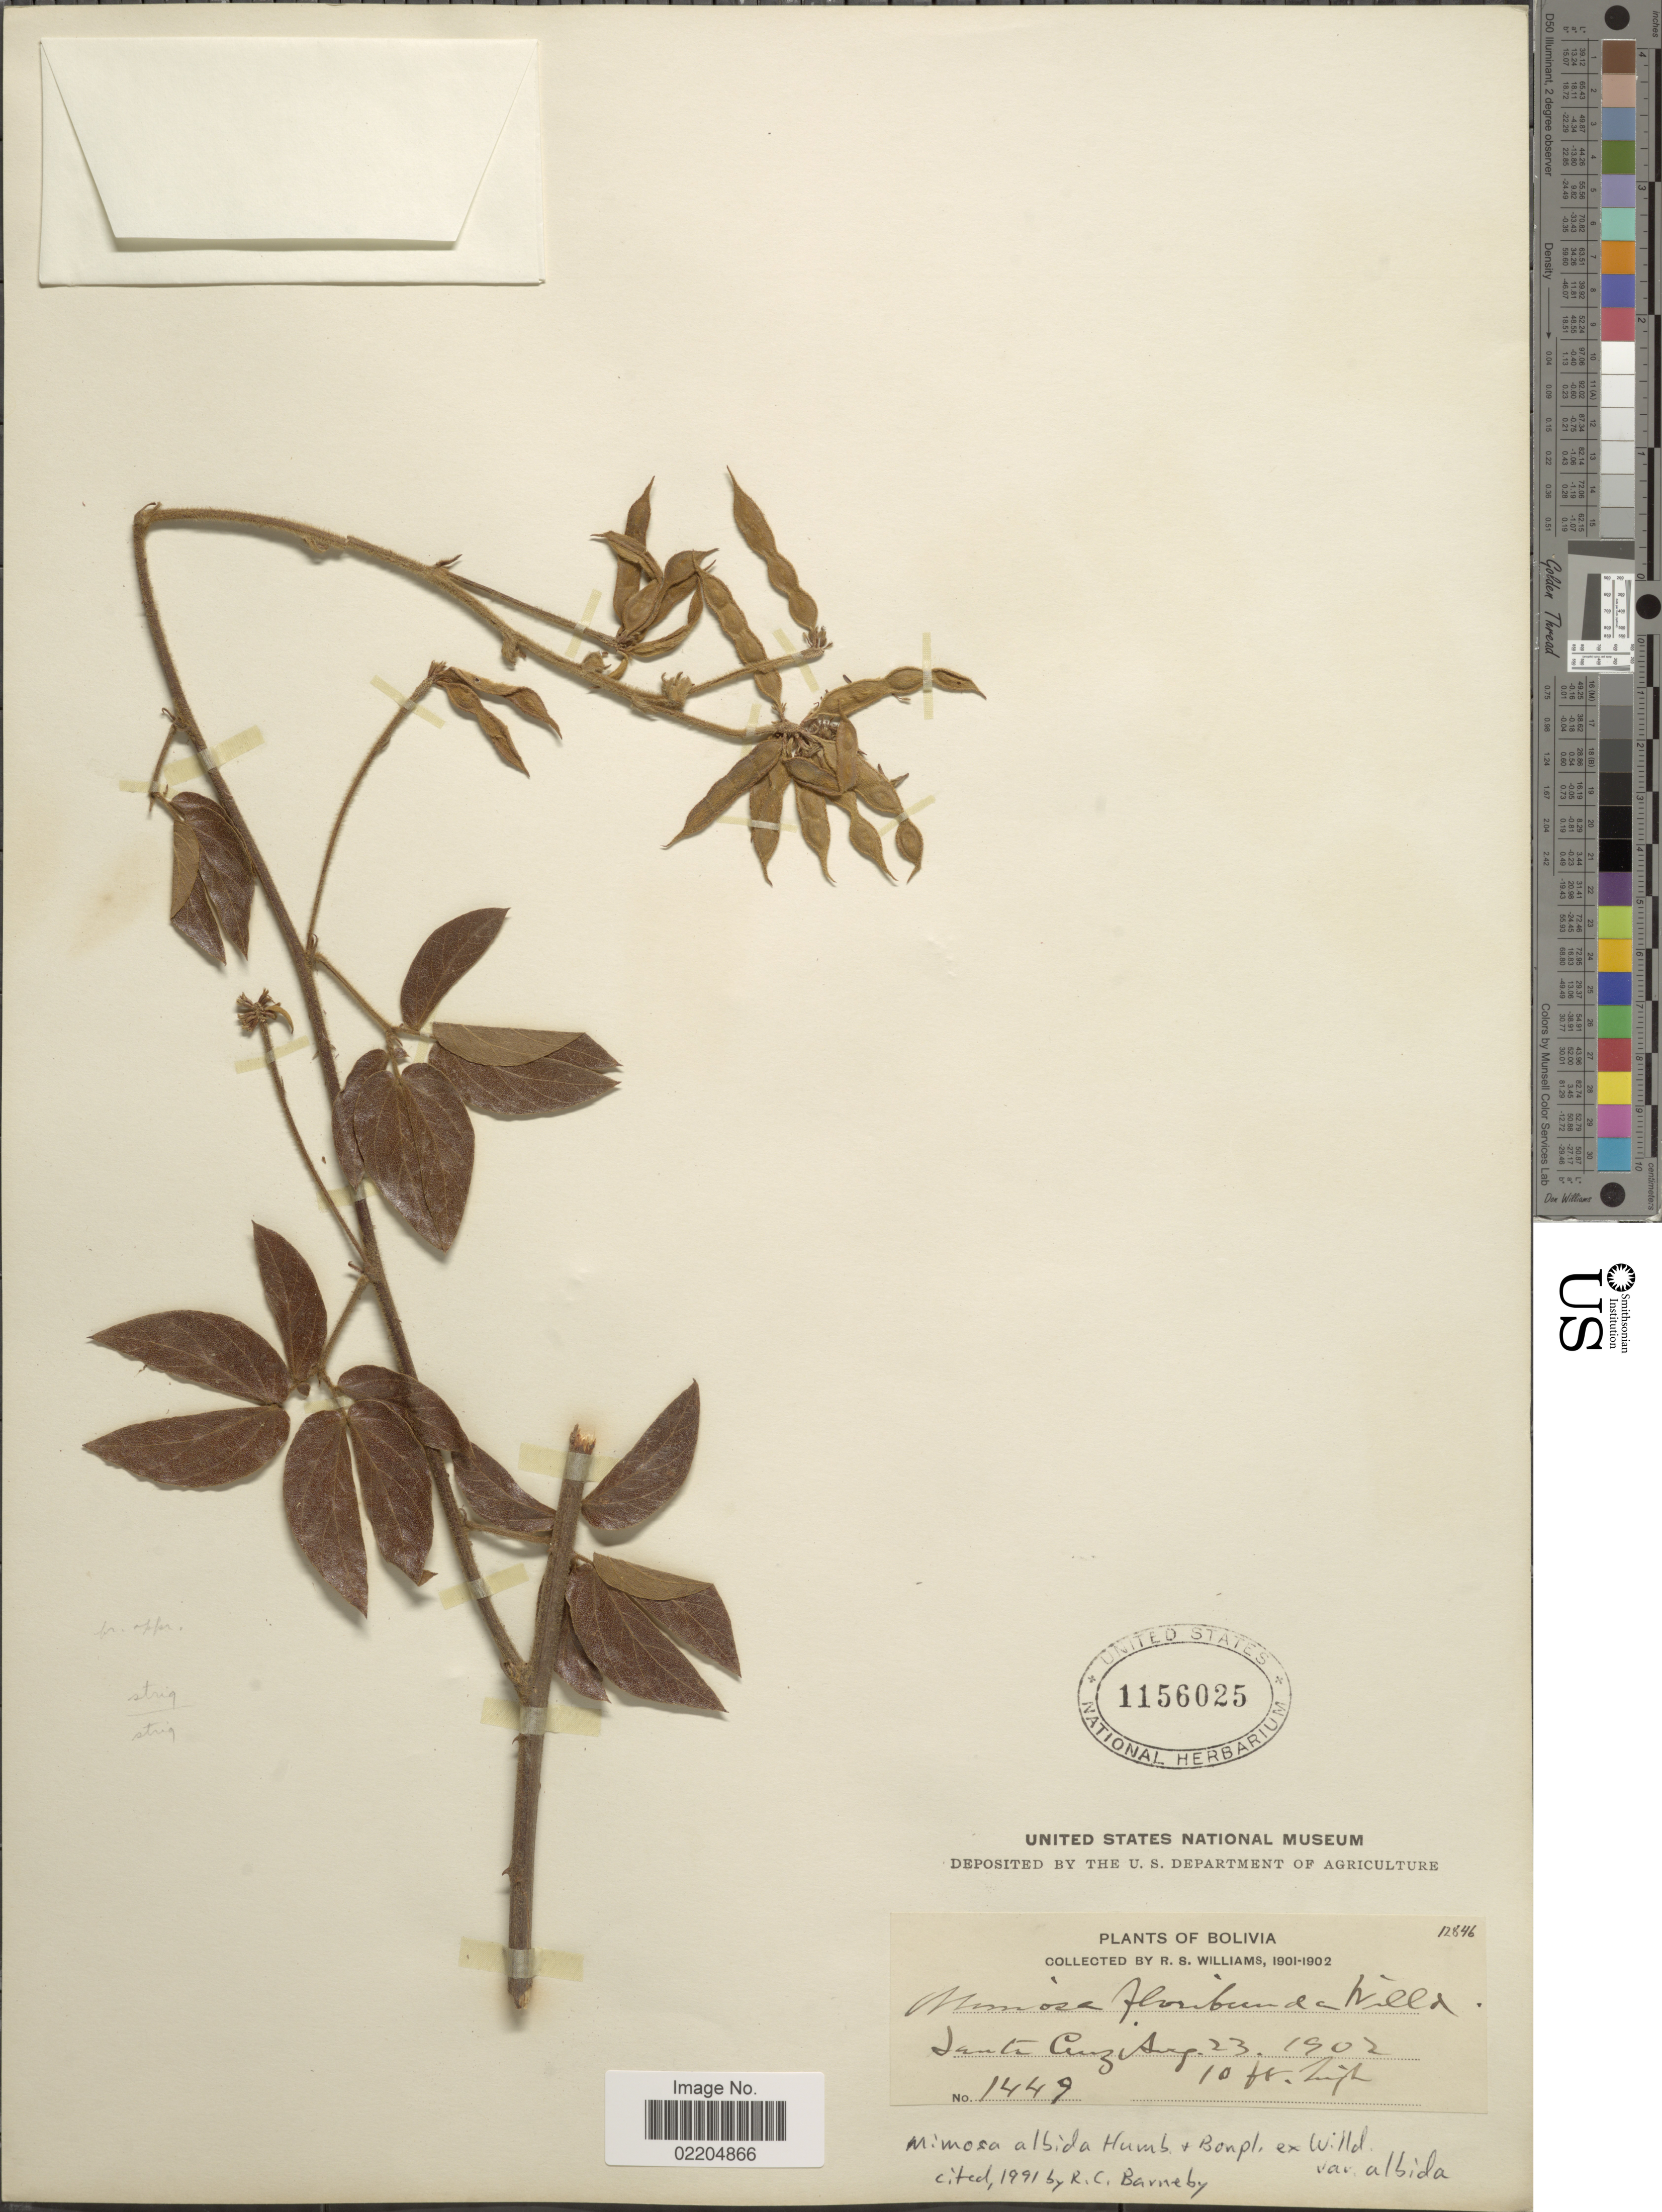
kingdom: Plantae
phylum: Tracheophyta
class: Magnoliopsida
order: Fabales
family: Fabaceae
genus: Mimosa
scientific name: Mimosa albida var. albida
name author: Humb. & Bonpl. ex Willd.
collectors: R. S. Williams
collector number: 1449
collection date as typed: Aug. 23, 1902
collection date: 1902-08-23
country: Bolivia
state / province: La Paz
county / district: Franz Tamayo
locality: Santa Cruz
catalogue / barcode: US 1156025